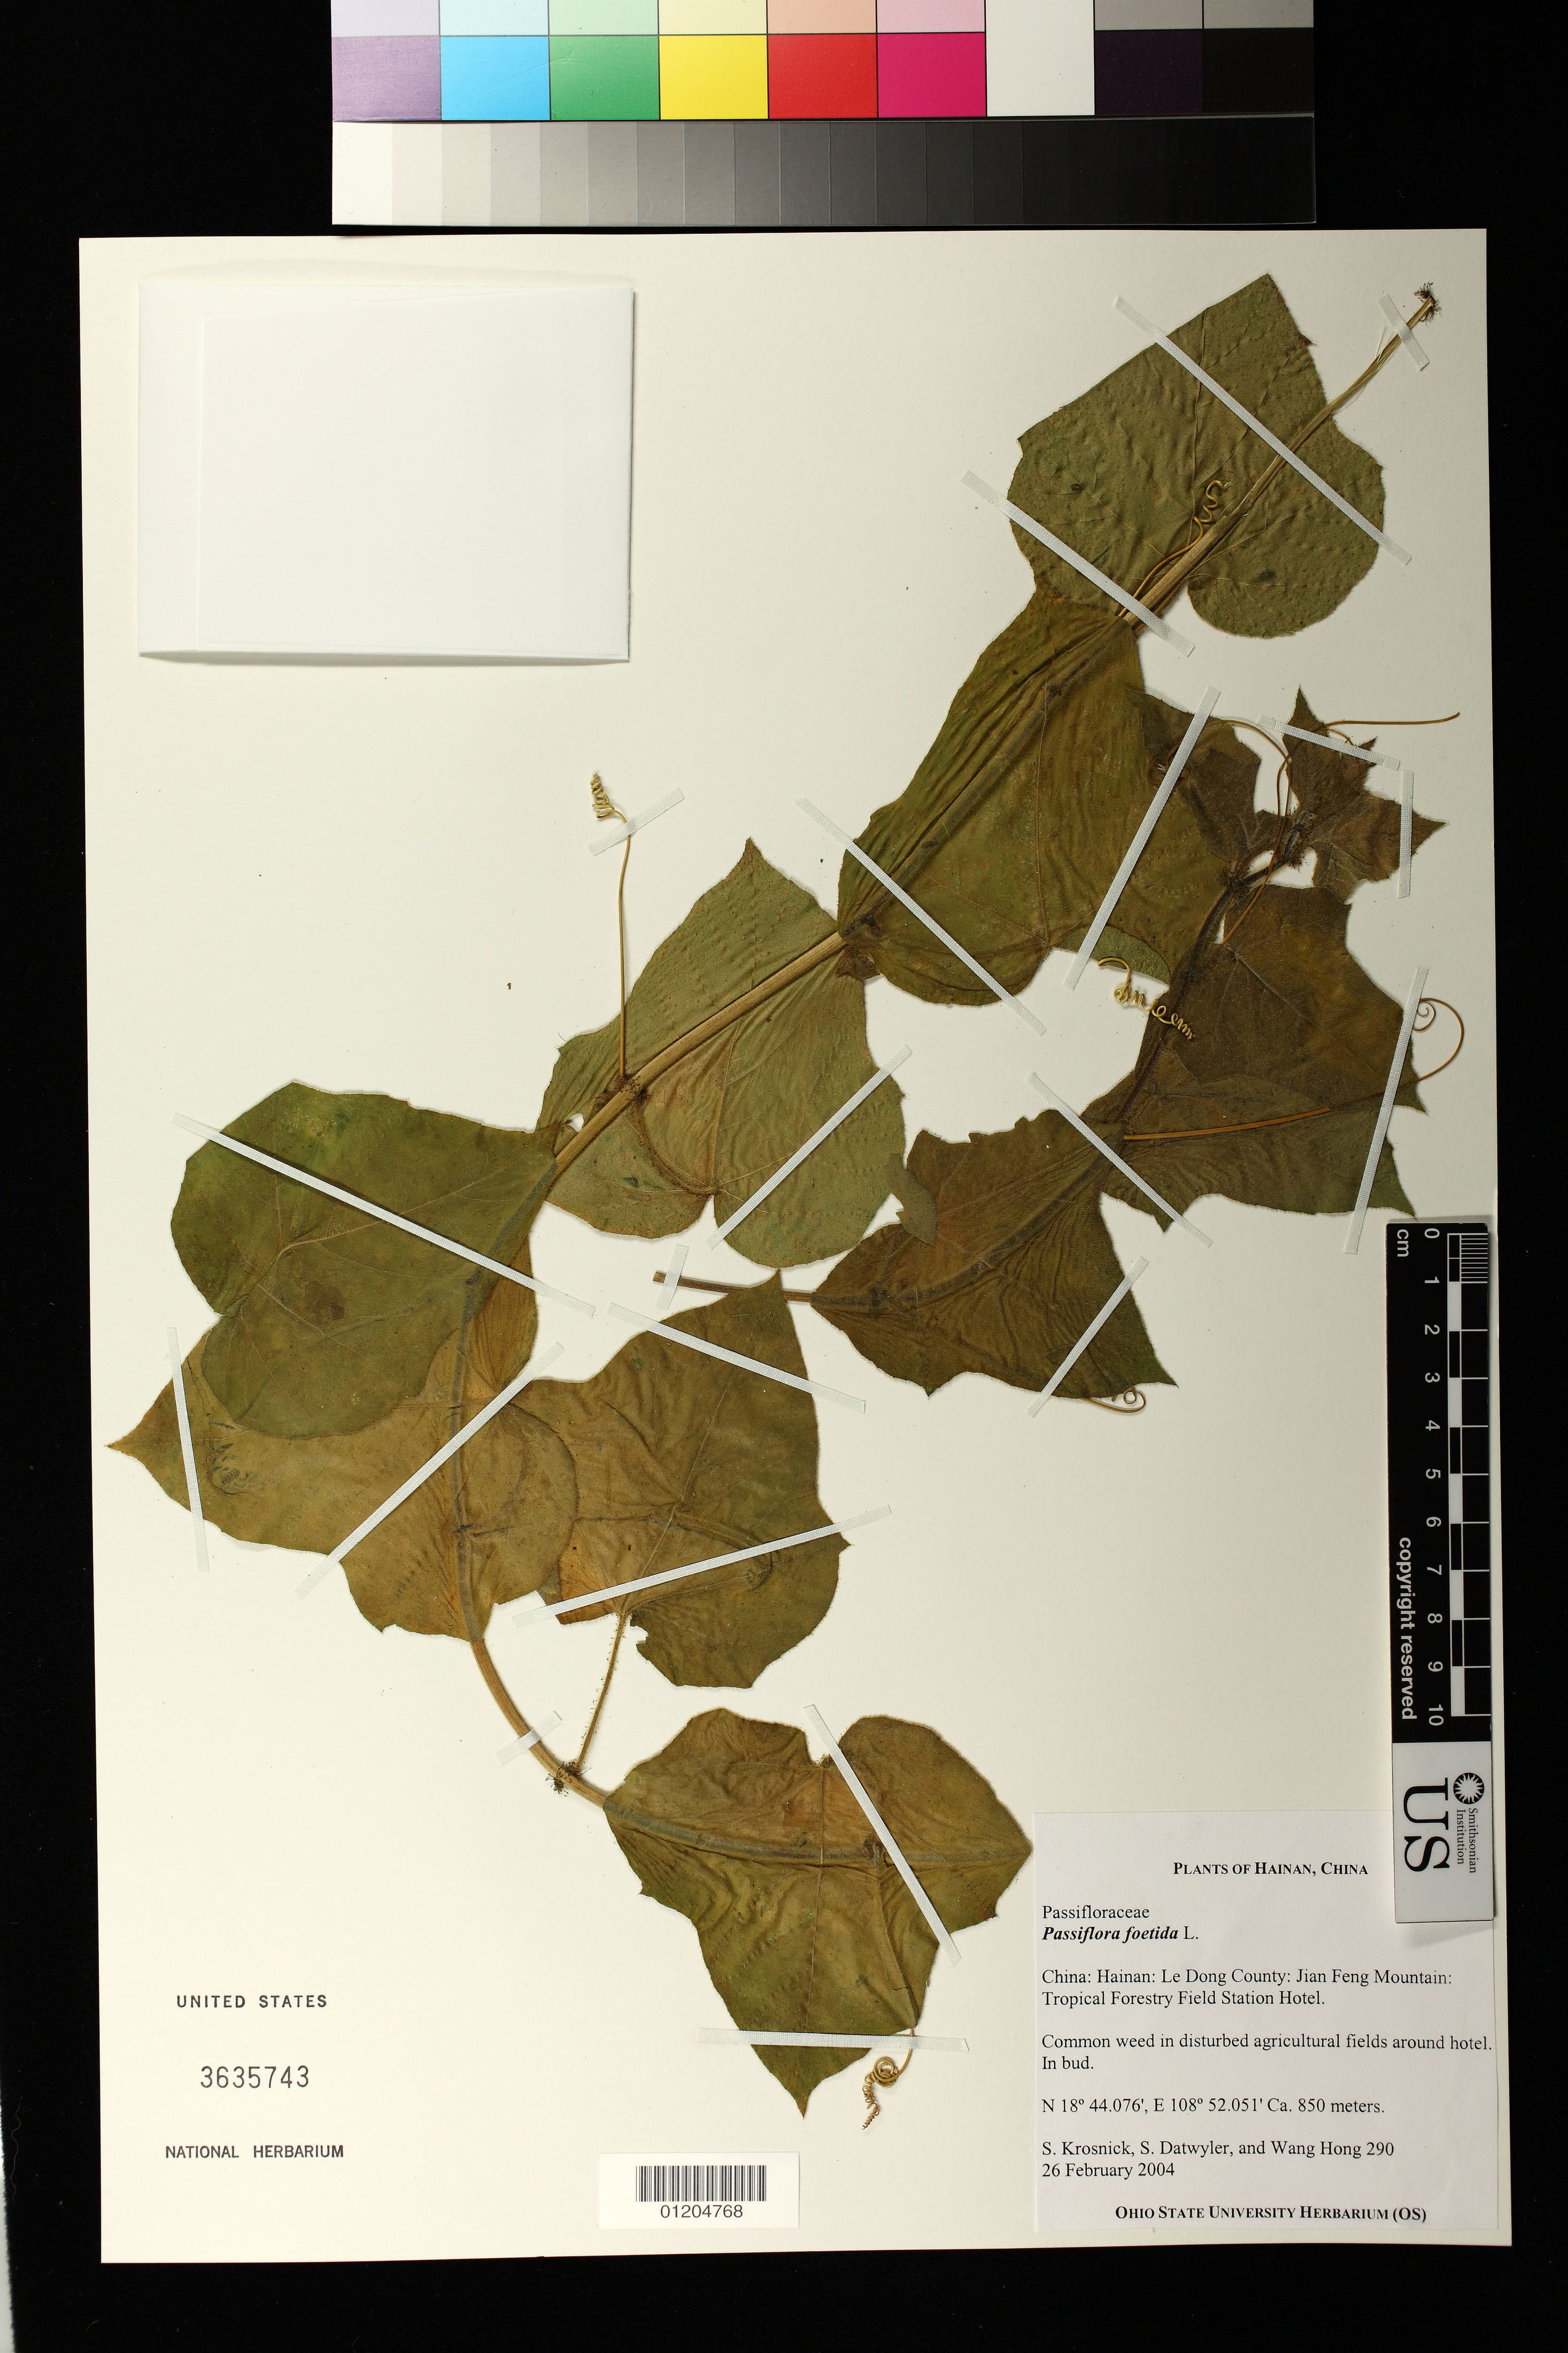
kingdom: Plantae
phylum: Tracheophyta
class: Magnoliopsida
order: Malpighiales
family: Passifloraceae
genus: Passiflora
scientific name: Passiflora foetida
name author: L.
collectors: S. Krosnick, S. Datwyler & Hong Wang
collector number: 290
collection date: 2004-02-26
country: China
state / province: Hainan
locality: Le dong. Jian feng Mountain: Tropical Forestry Field Station Hotel.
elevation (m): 850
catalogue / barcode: US 3635743